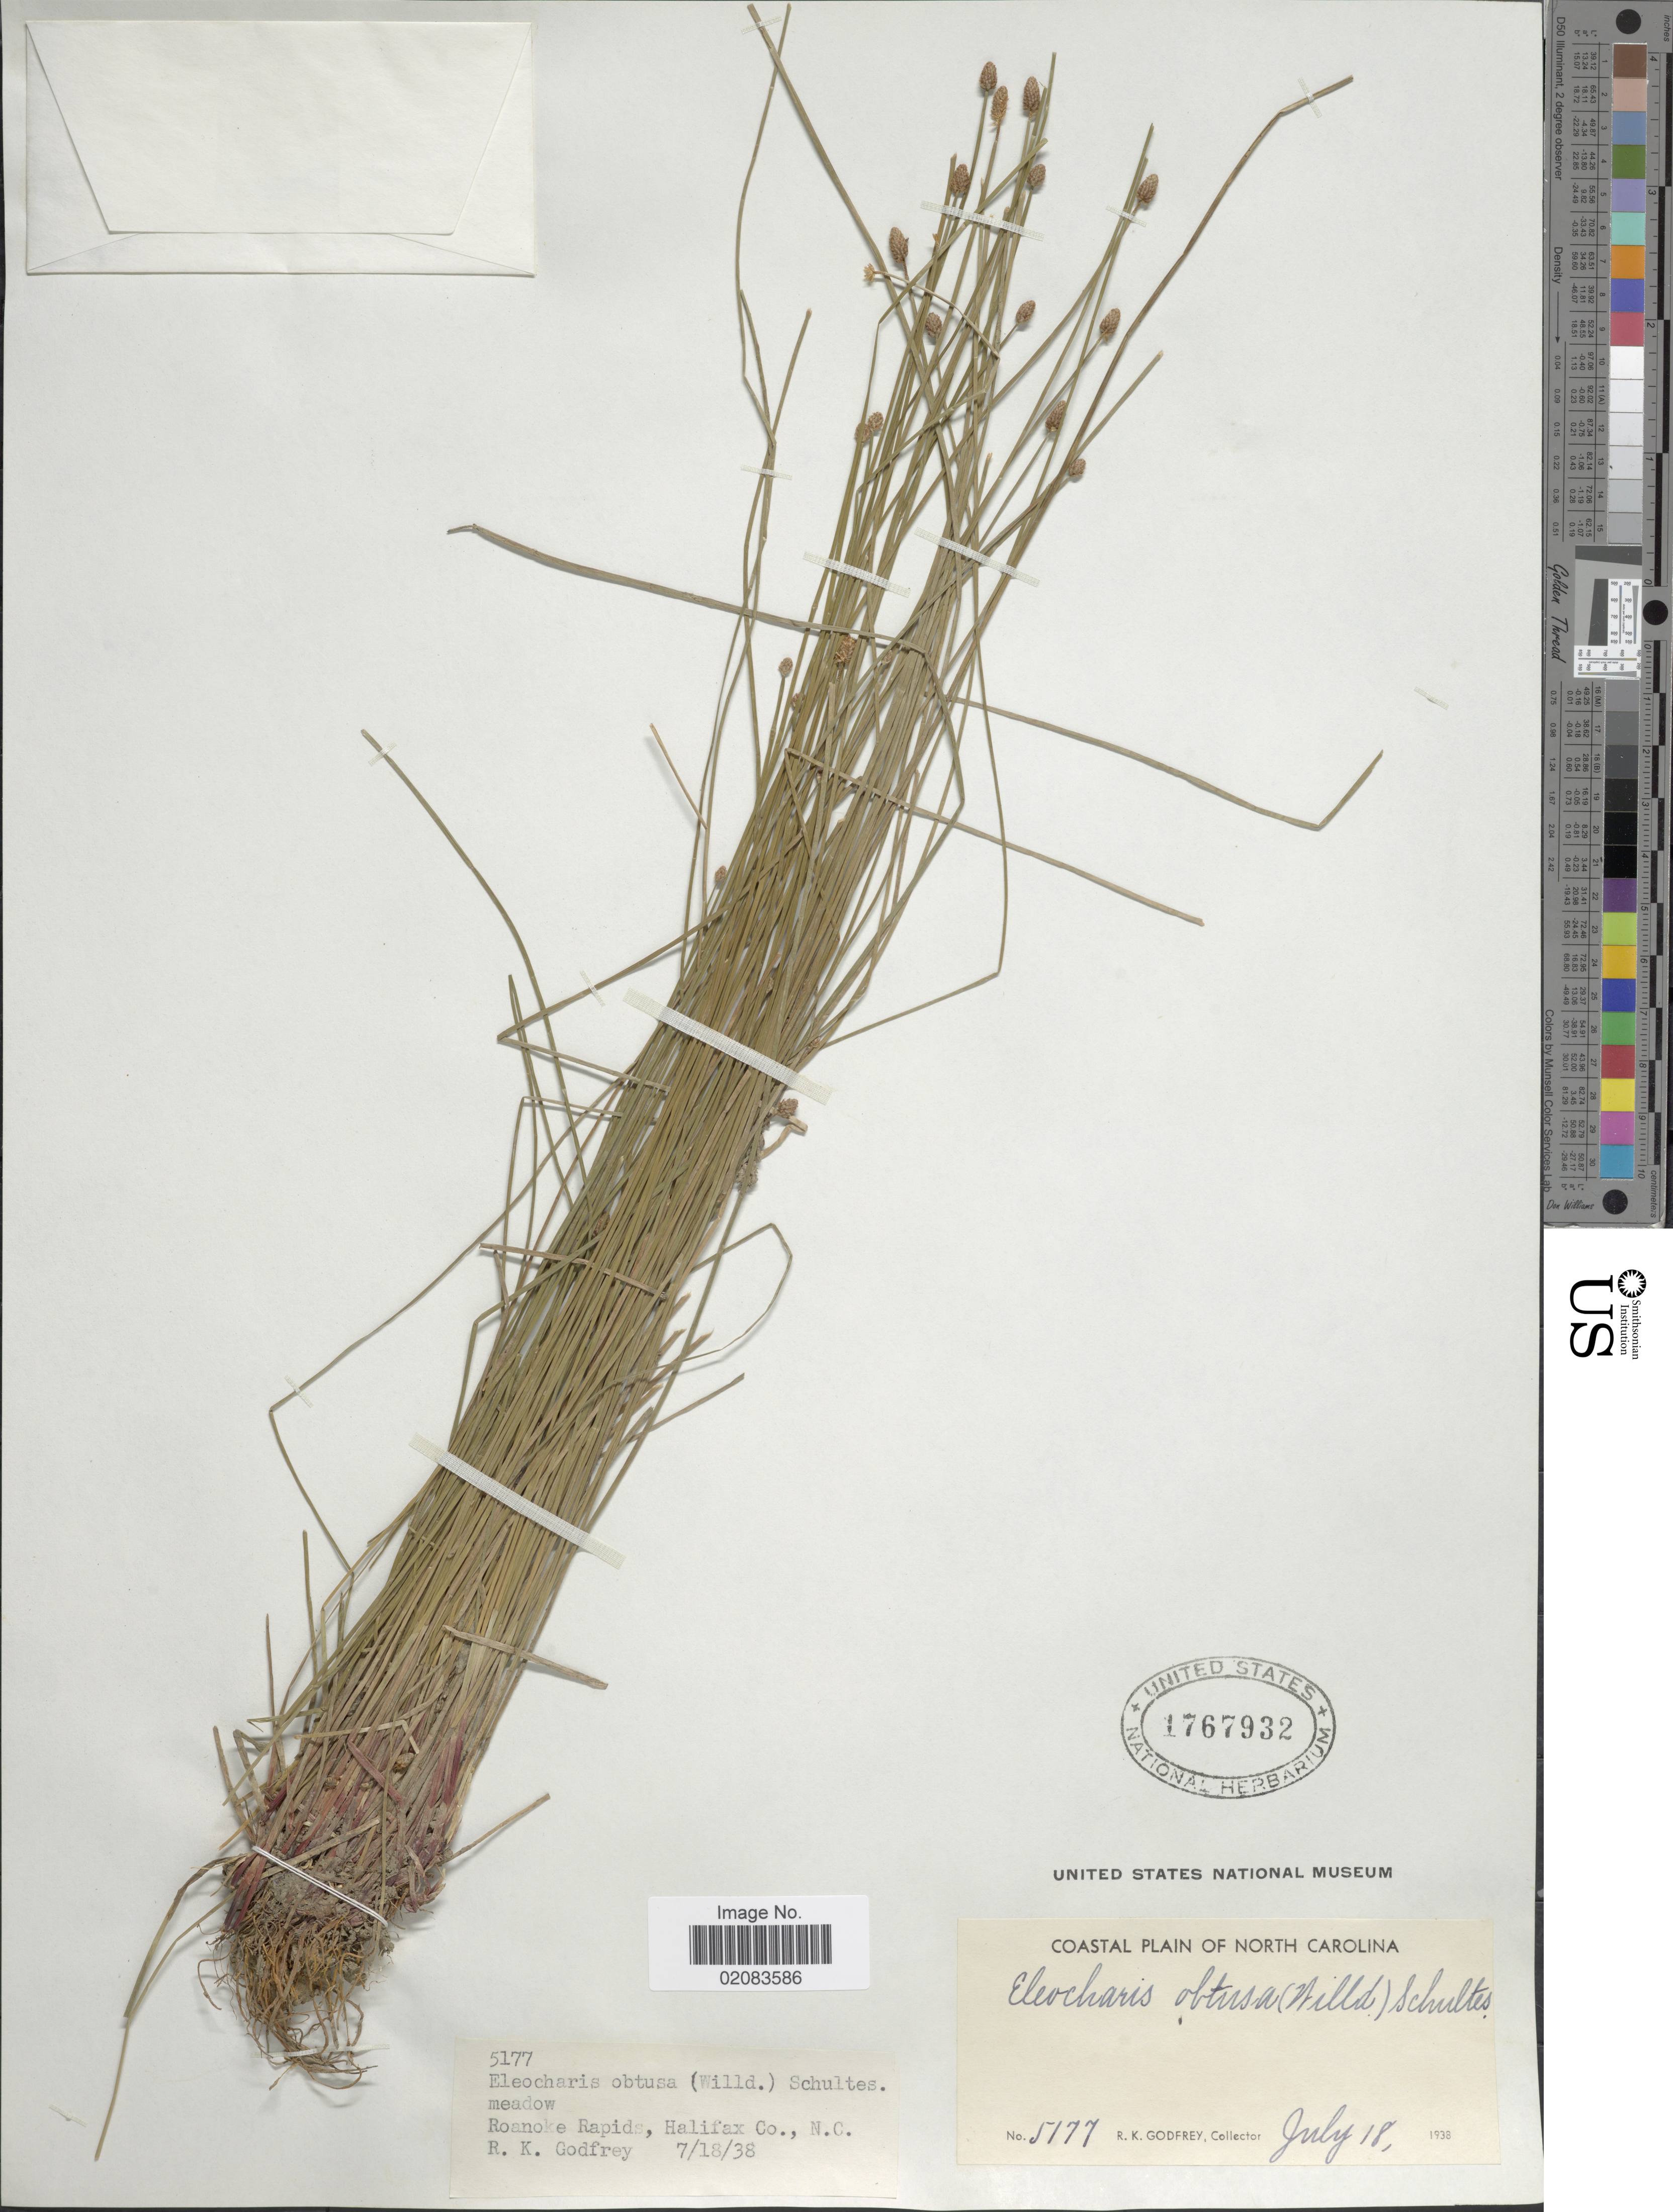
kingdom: Plantae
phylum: Tracheophyta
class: Liliopsida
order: Poales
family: Cyperaceae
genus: Eleocharis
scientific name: Eleocharis obtusa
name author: (Willd.) Schult.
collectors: R. K. Godfrey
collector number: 5177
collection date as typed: Transcribed d/m/y: 18/7/38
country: United States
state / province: North Carolina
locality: Coastal plain, meadow, Roanoke Rapids, Halifax Co.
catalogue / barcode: US 1767932